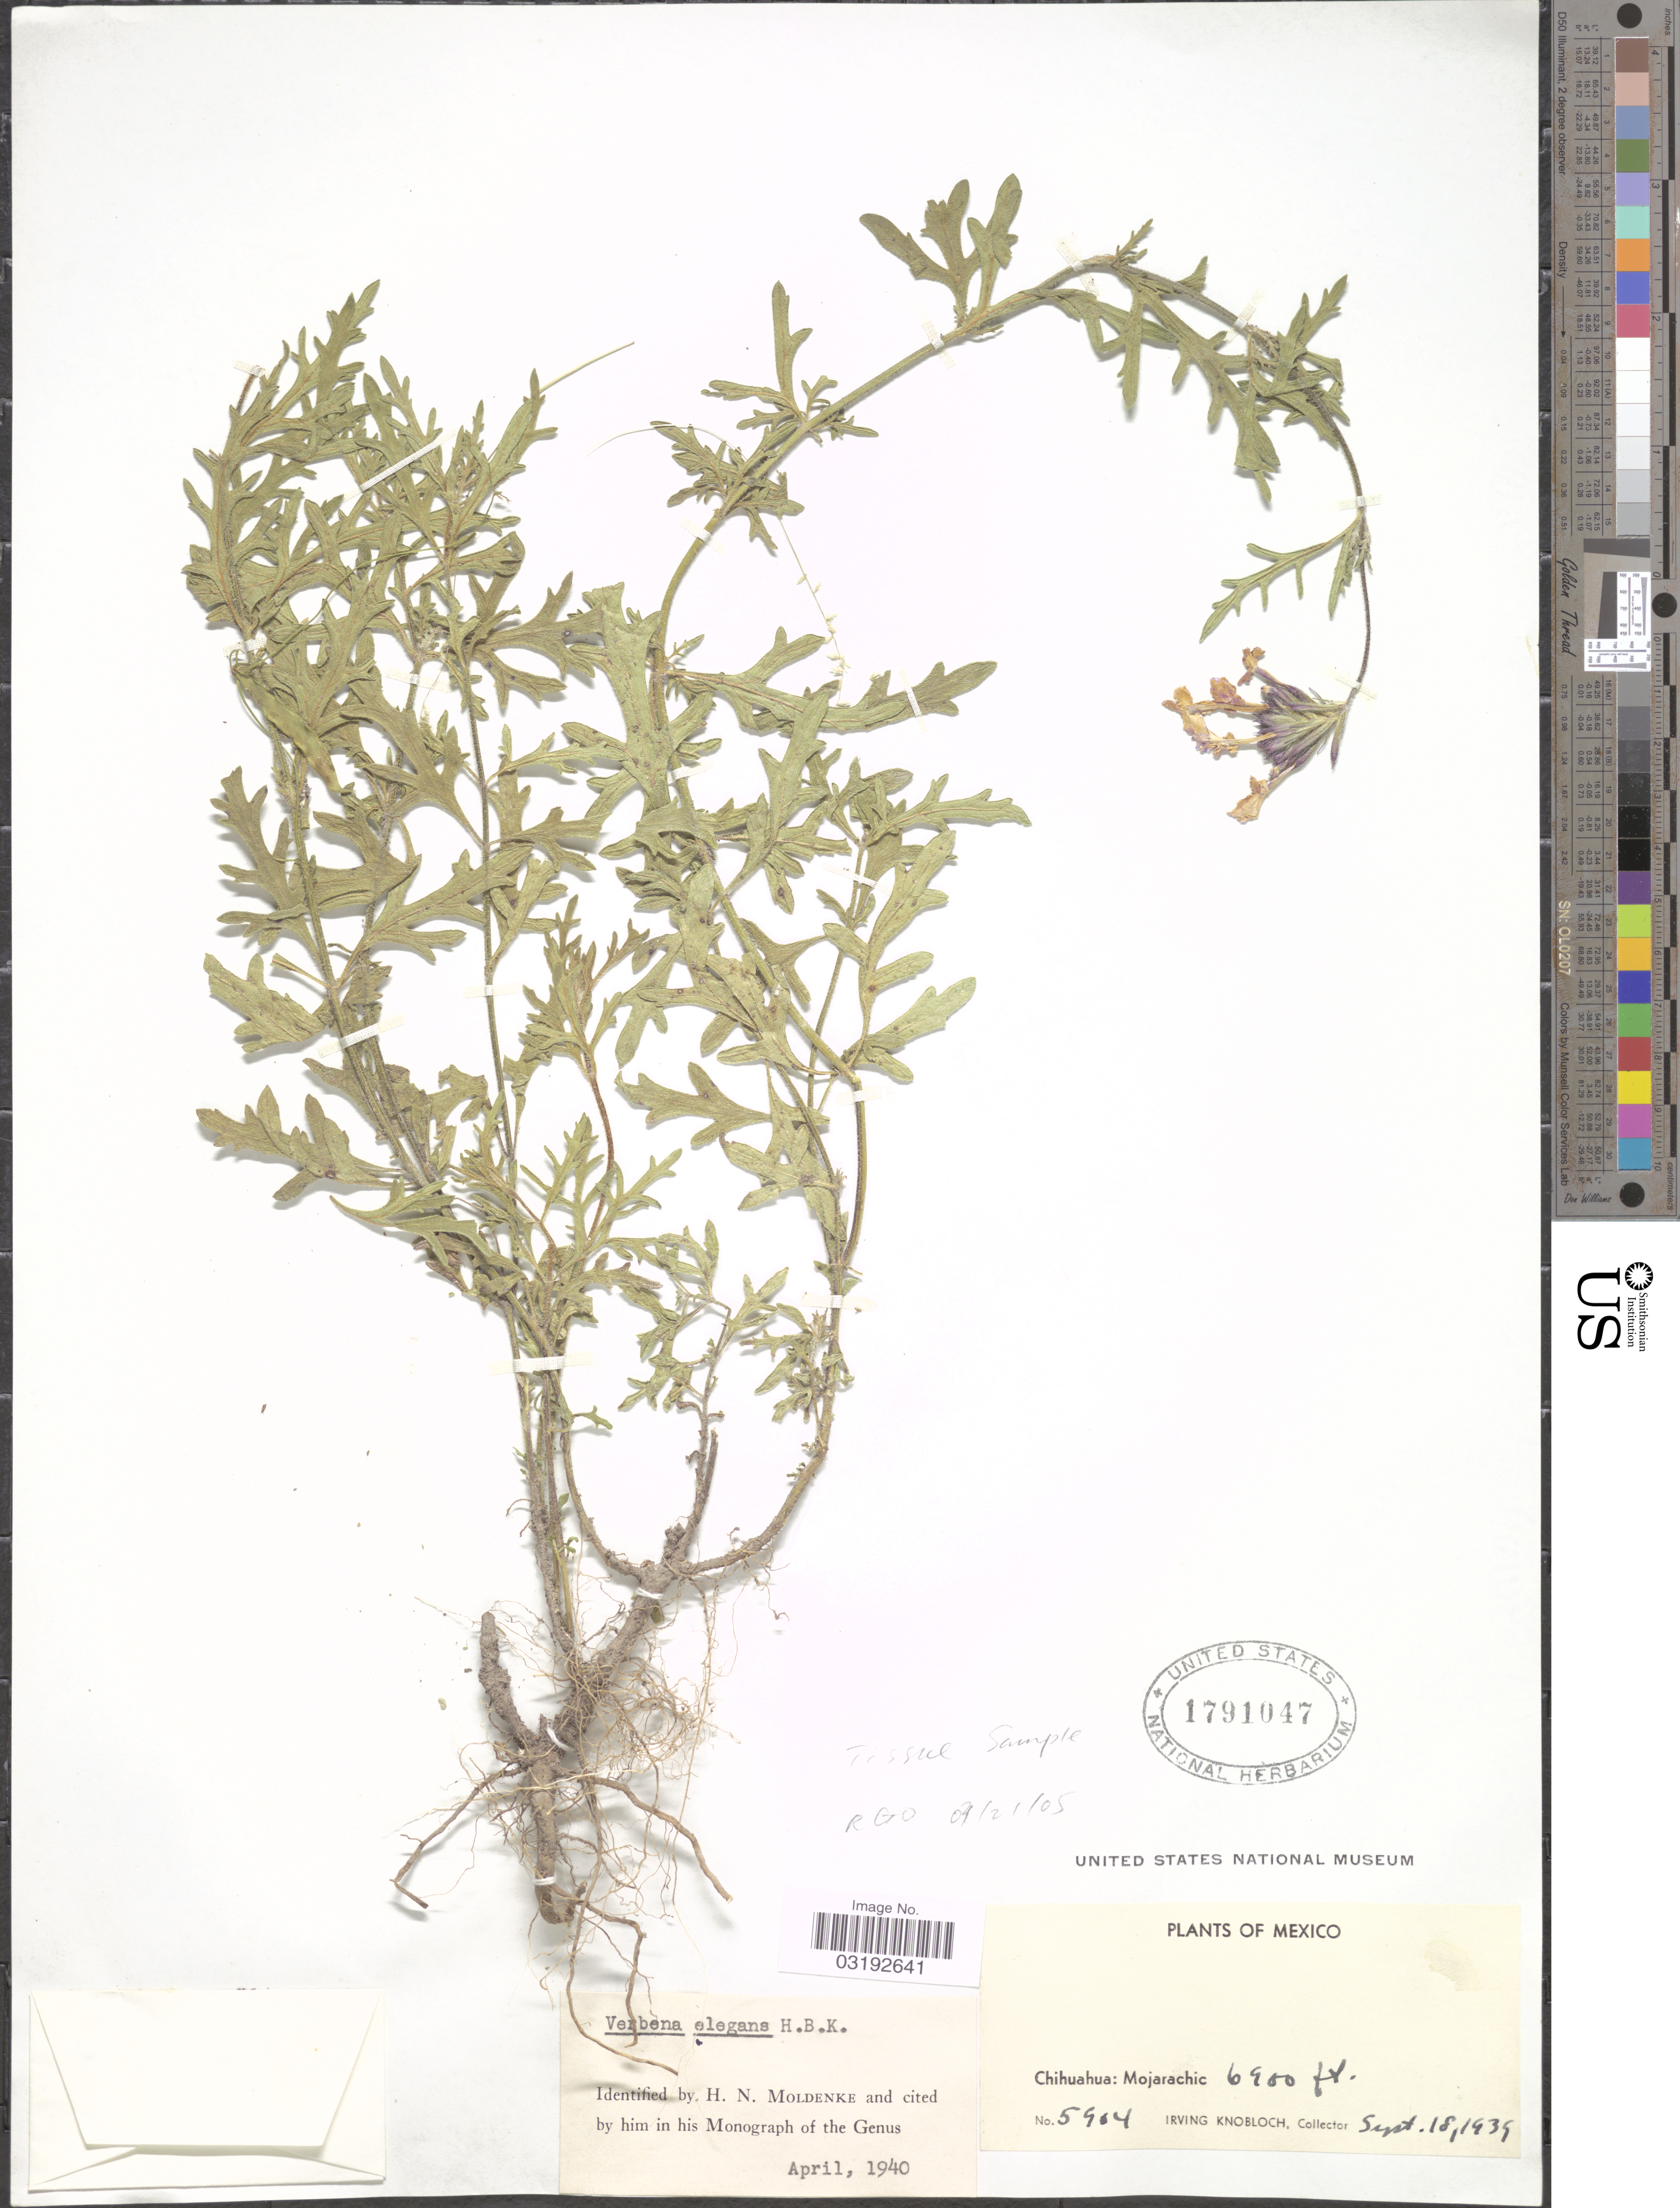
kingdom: Plantae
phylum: Tracheophyta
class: Magnoliopsida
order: Lamiales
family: Verbenaceae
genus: Verbena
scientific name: Verbena ambrosiifolia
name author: Rydb. ex Small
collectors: I. W. Knobloch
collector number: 5904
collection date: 1939-09-18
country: Mexico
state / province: Chihuahua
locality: Mojarachic.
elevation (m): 2103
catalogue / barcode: US 1791047